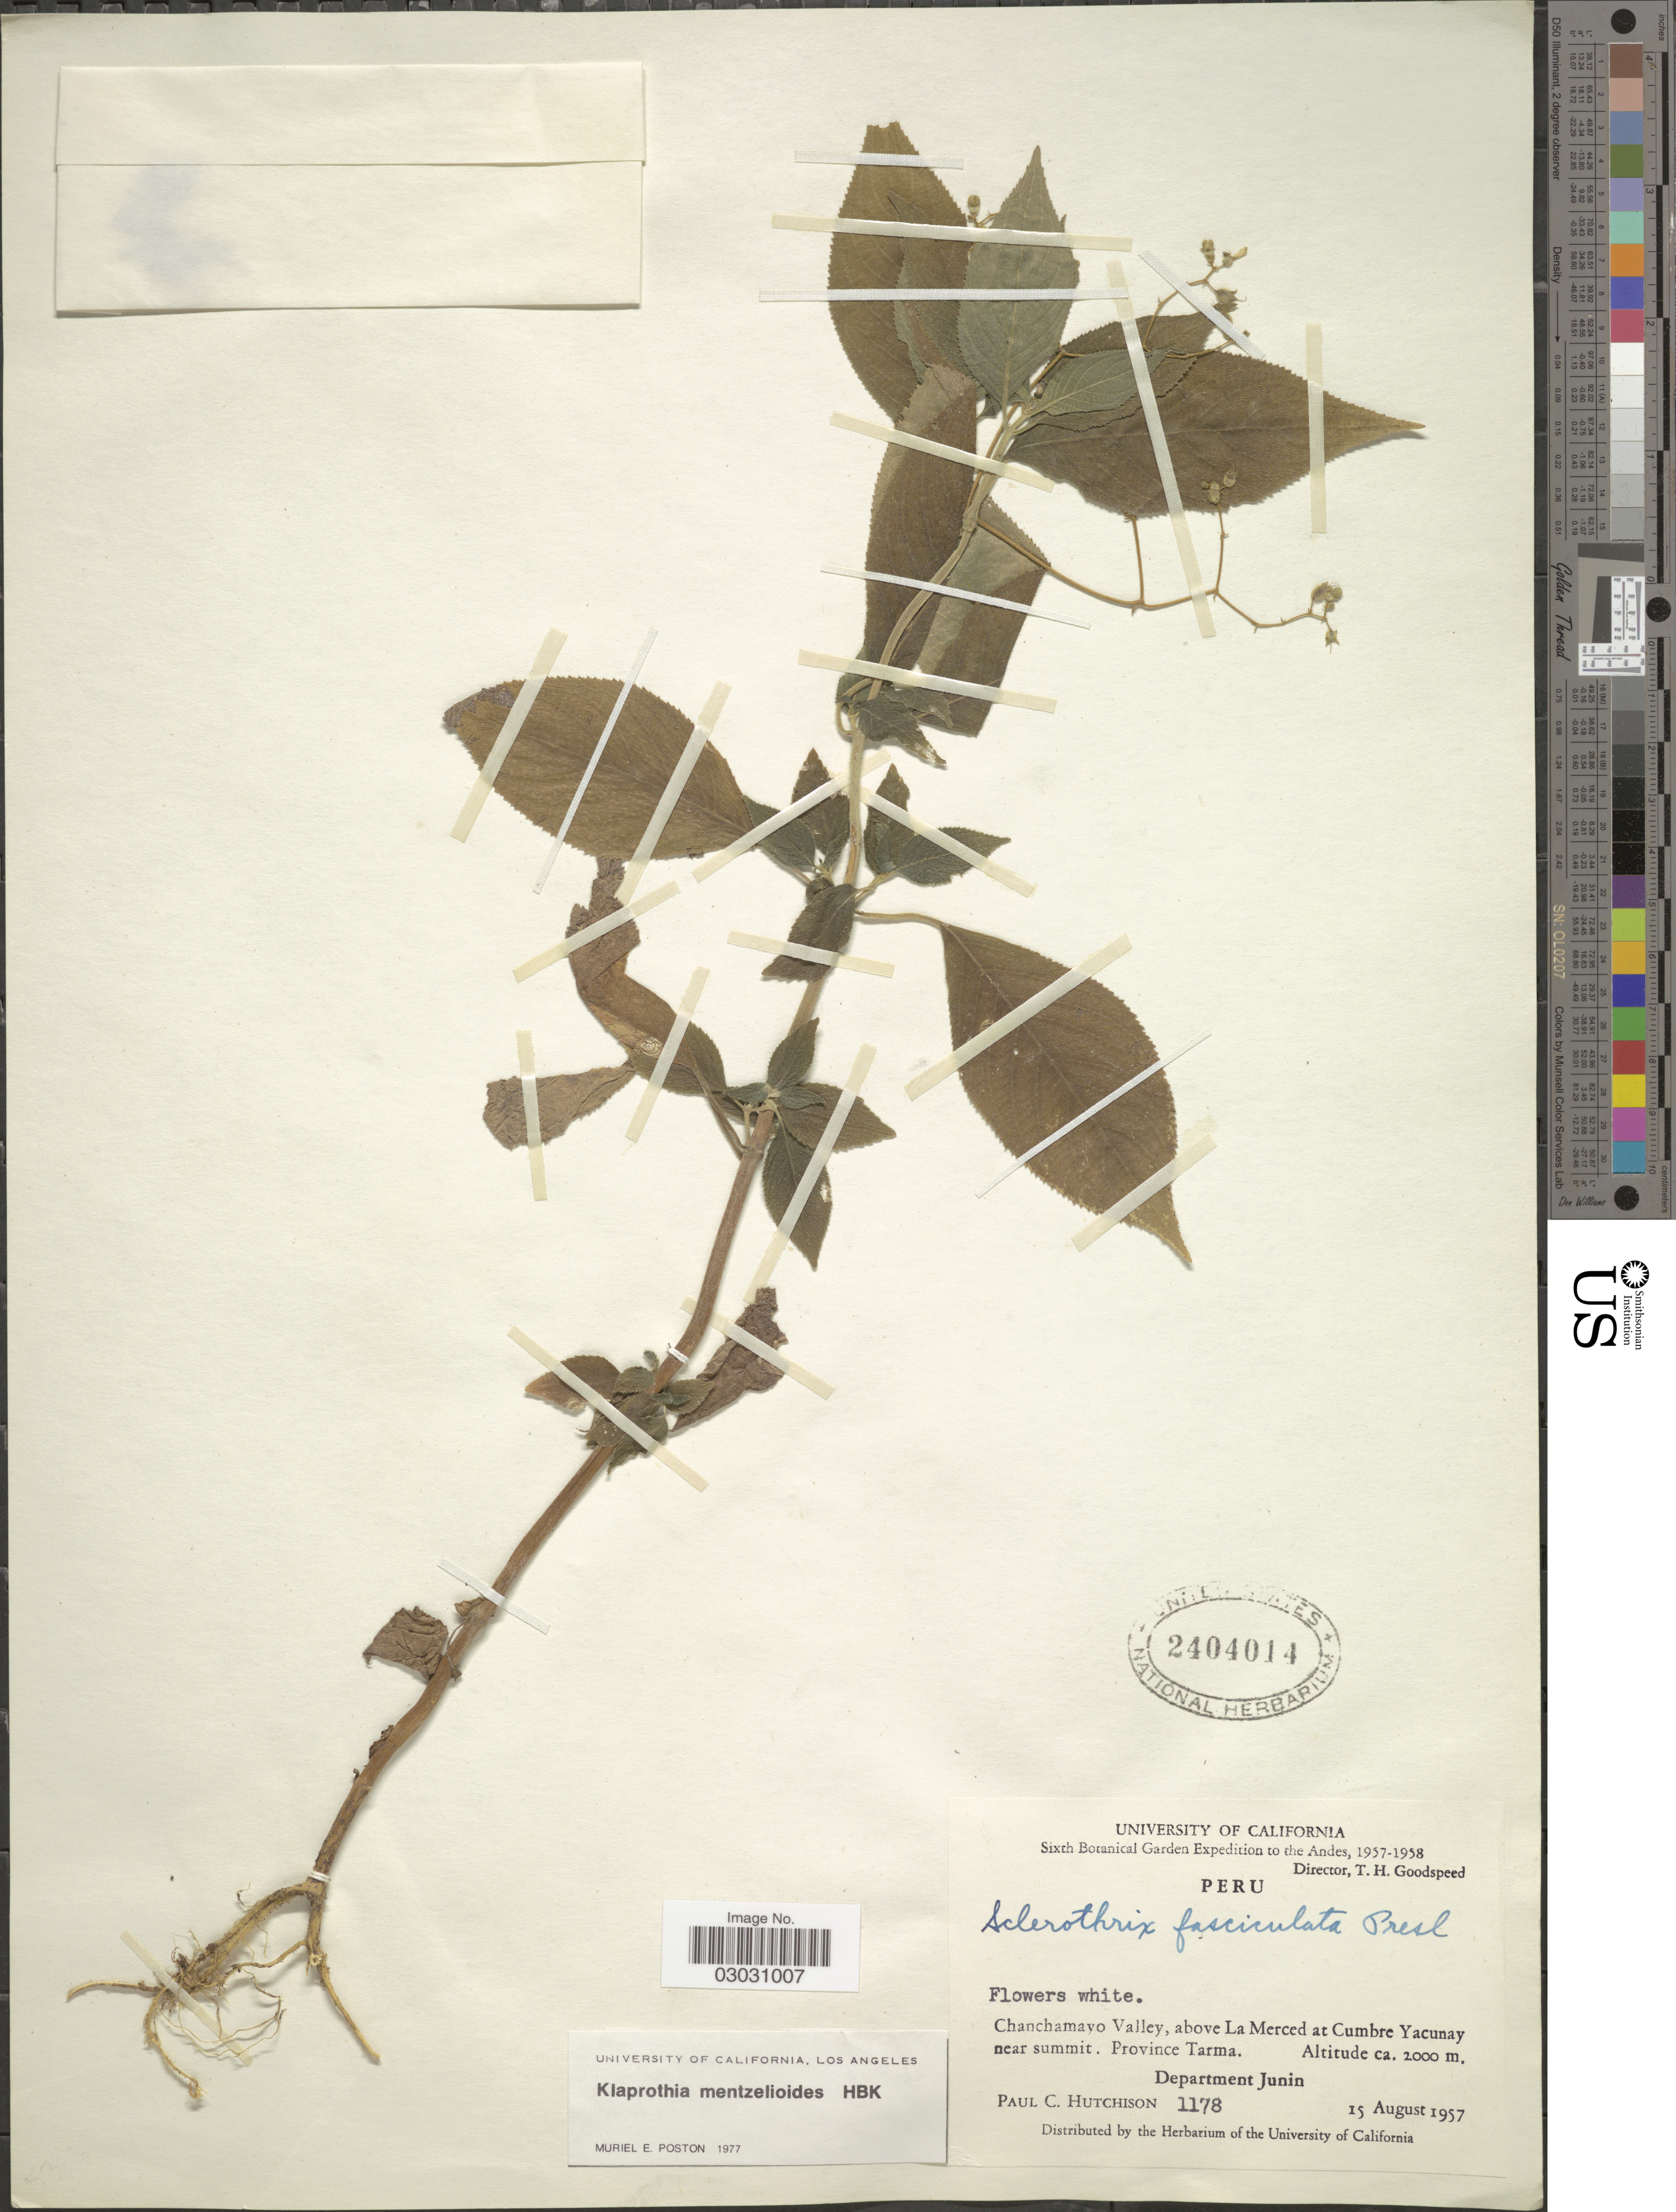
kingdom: Plantae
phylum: Tracheophyta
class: Magnoliopsida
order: Cornales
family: Loasaceae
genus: Klaprothia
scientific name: Klaprothia mentzelioides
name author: Kunth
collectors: P. C. Hutchison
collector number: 1178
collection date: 1957-08-15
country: Peru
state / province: Junín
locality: The Andes, Chanchamayo Valley, above La Merced at Cumbre Yacunay near summit, Province Tarma, Department Junin.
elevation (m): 2000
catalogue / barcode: US 2404014